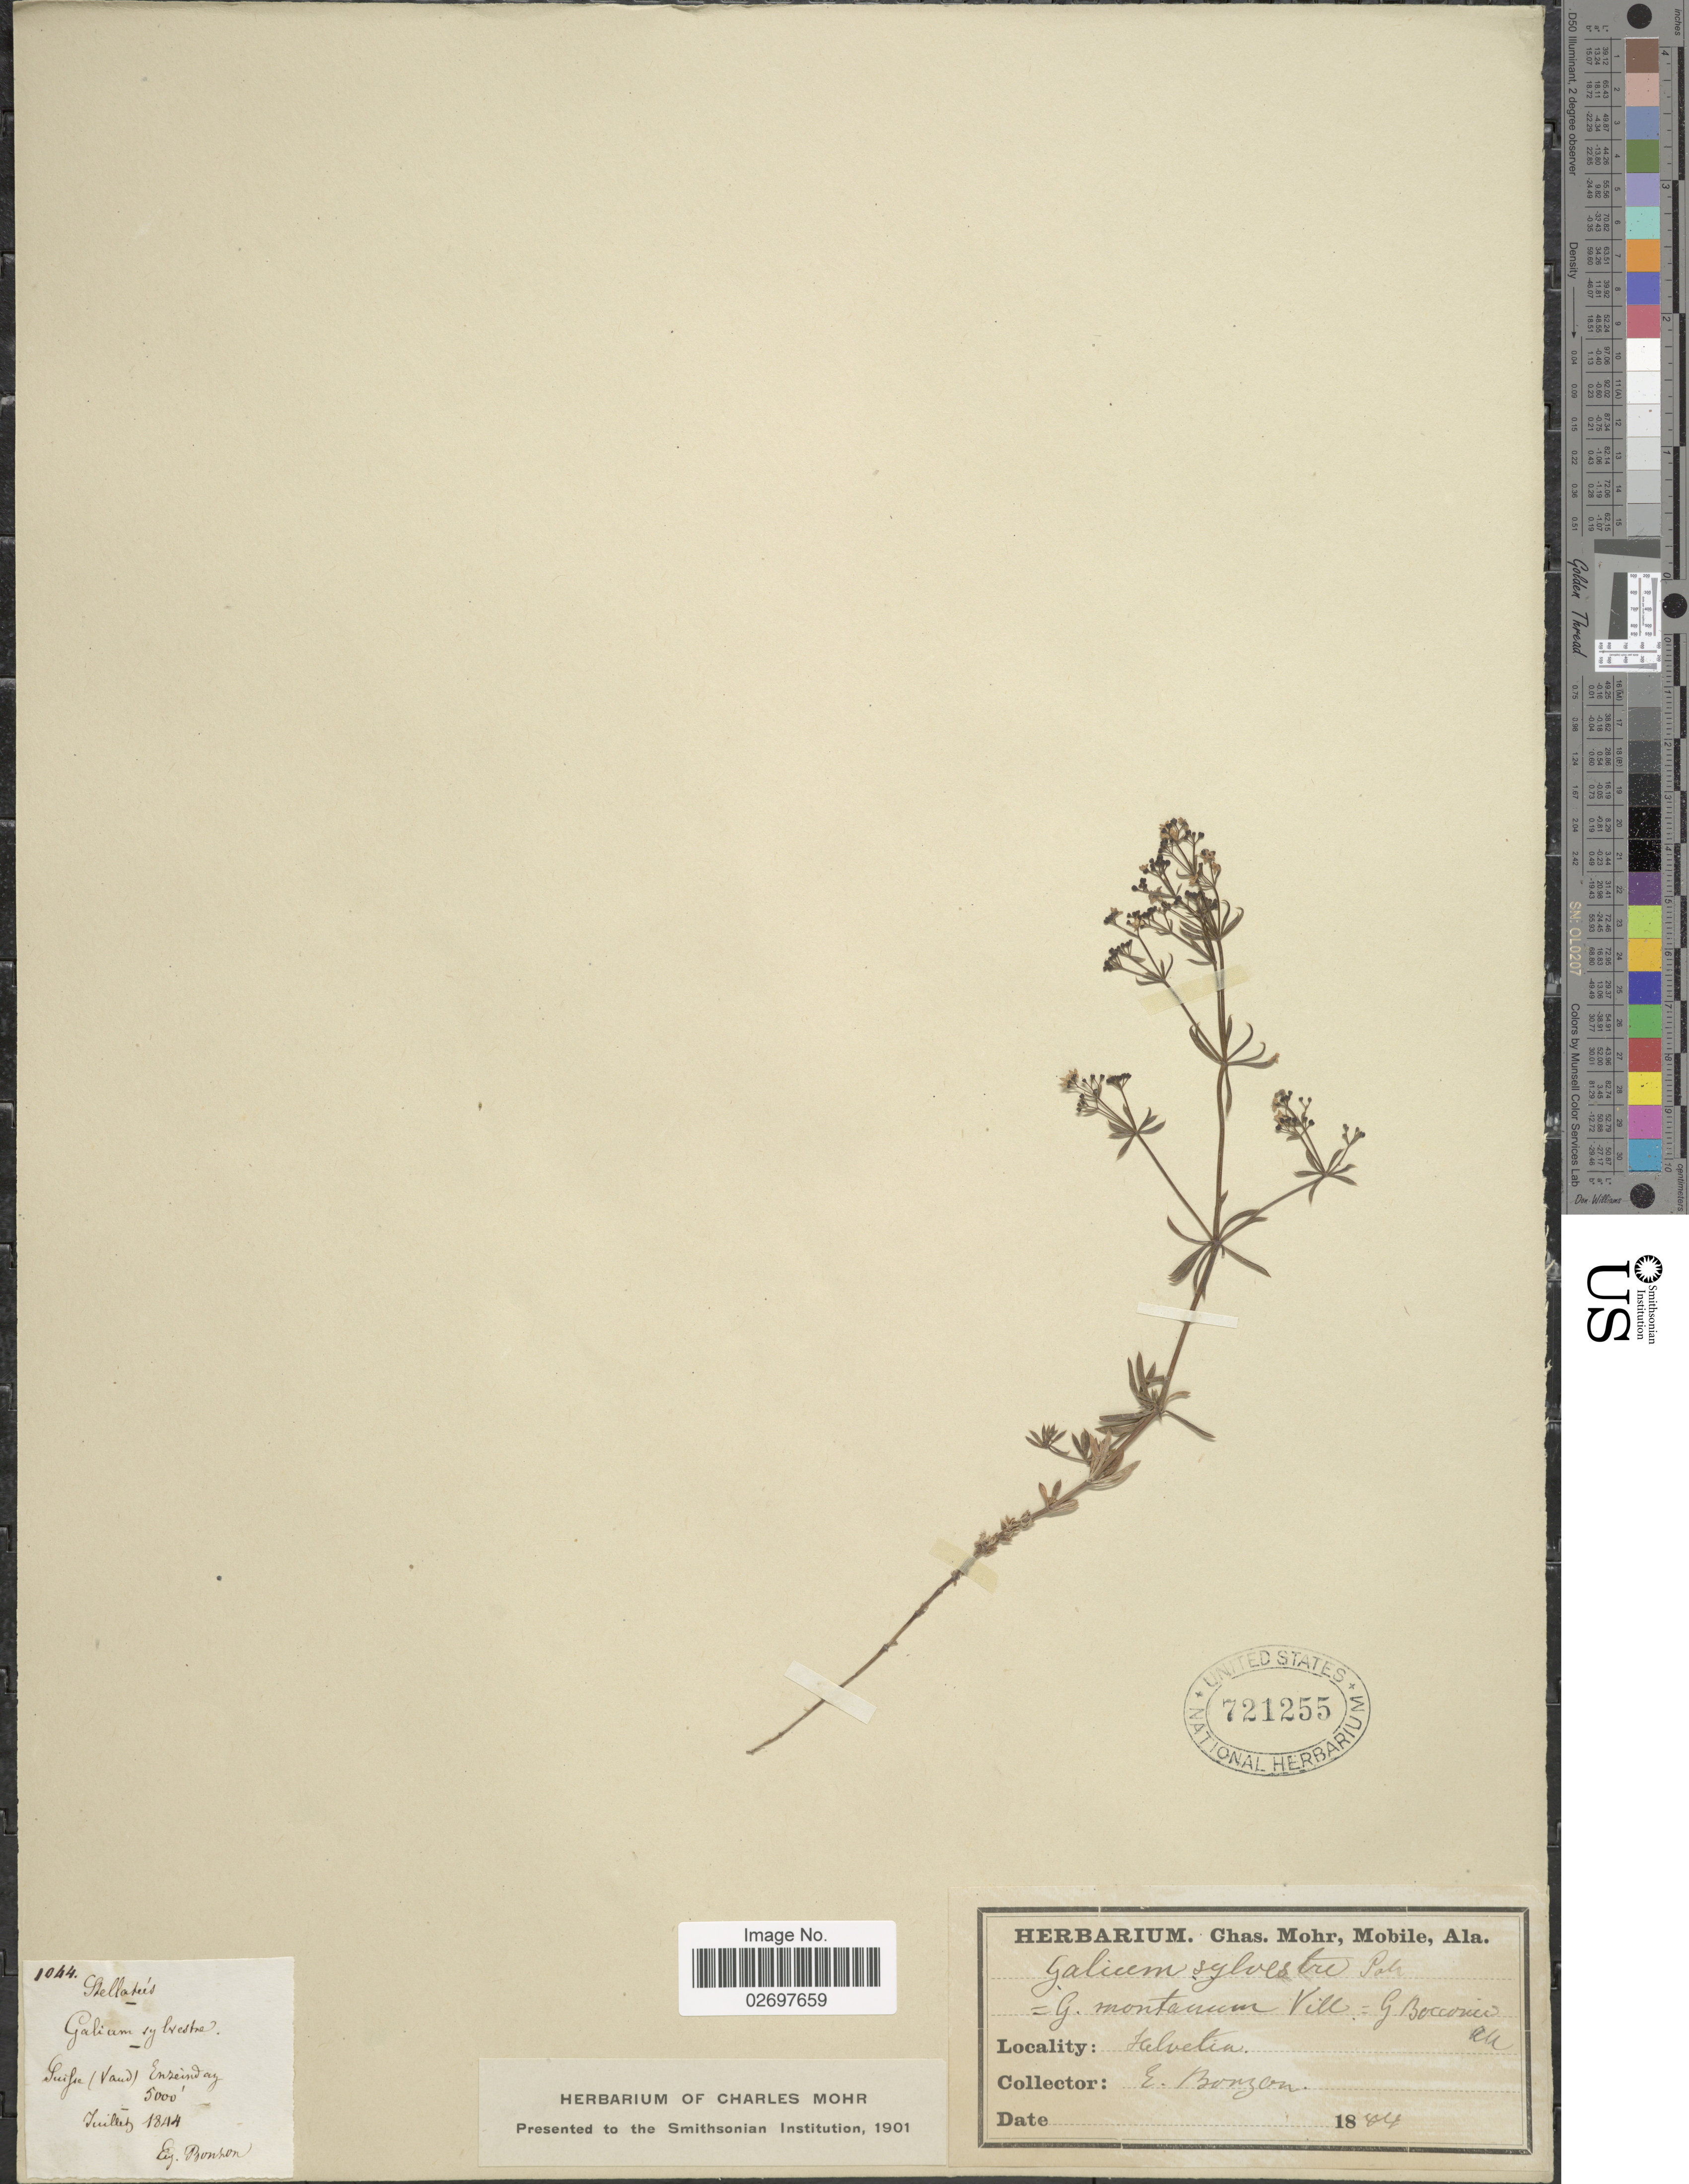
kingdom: Plantae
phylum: Tracheophyta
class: Magnoliopsida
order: Gentianales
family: Rubiaceae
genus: Galium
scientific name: Galium sylvestre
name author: Scop.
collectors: E. Bonzon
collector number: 1044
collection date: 1844-07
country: Switzerland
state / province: Vaud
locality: Suisse (Vaud) Anzeindaz.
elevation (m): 1524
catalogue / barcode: US 721255